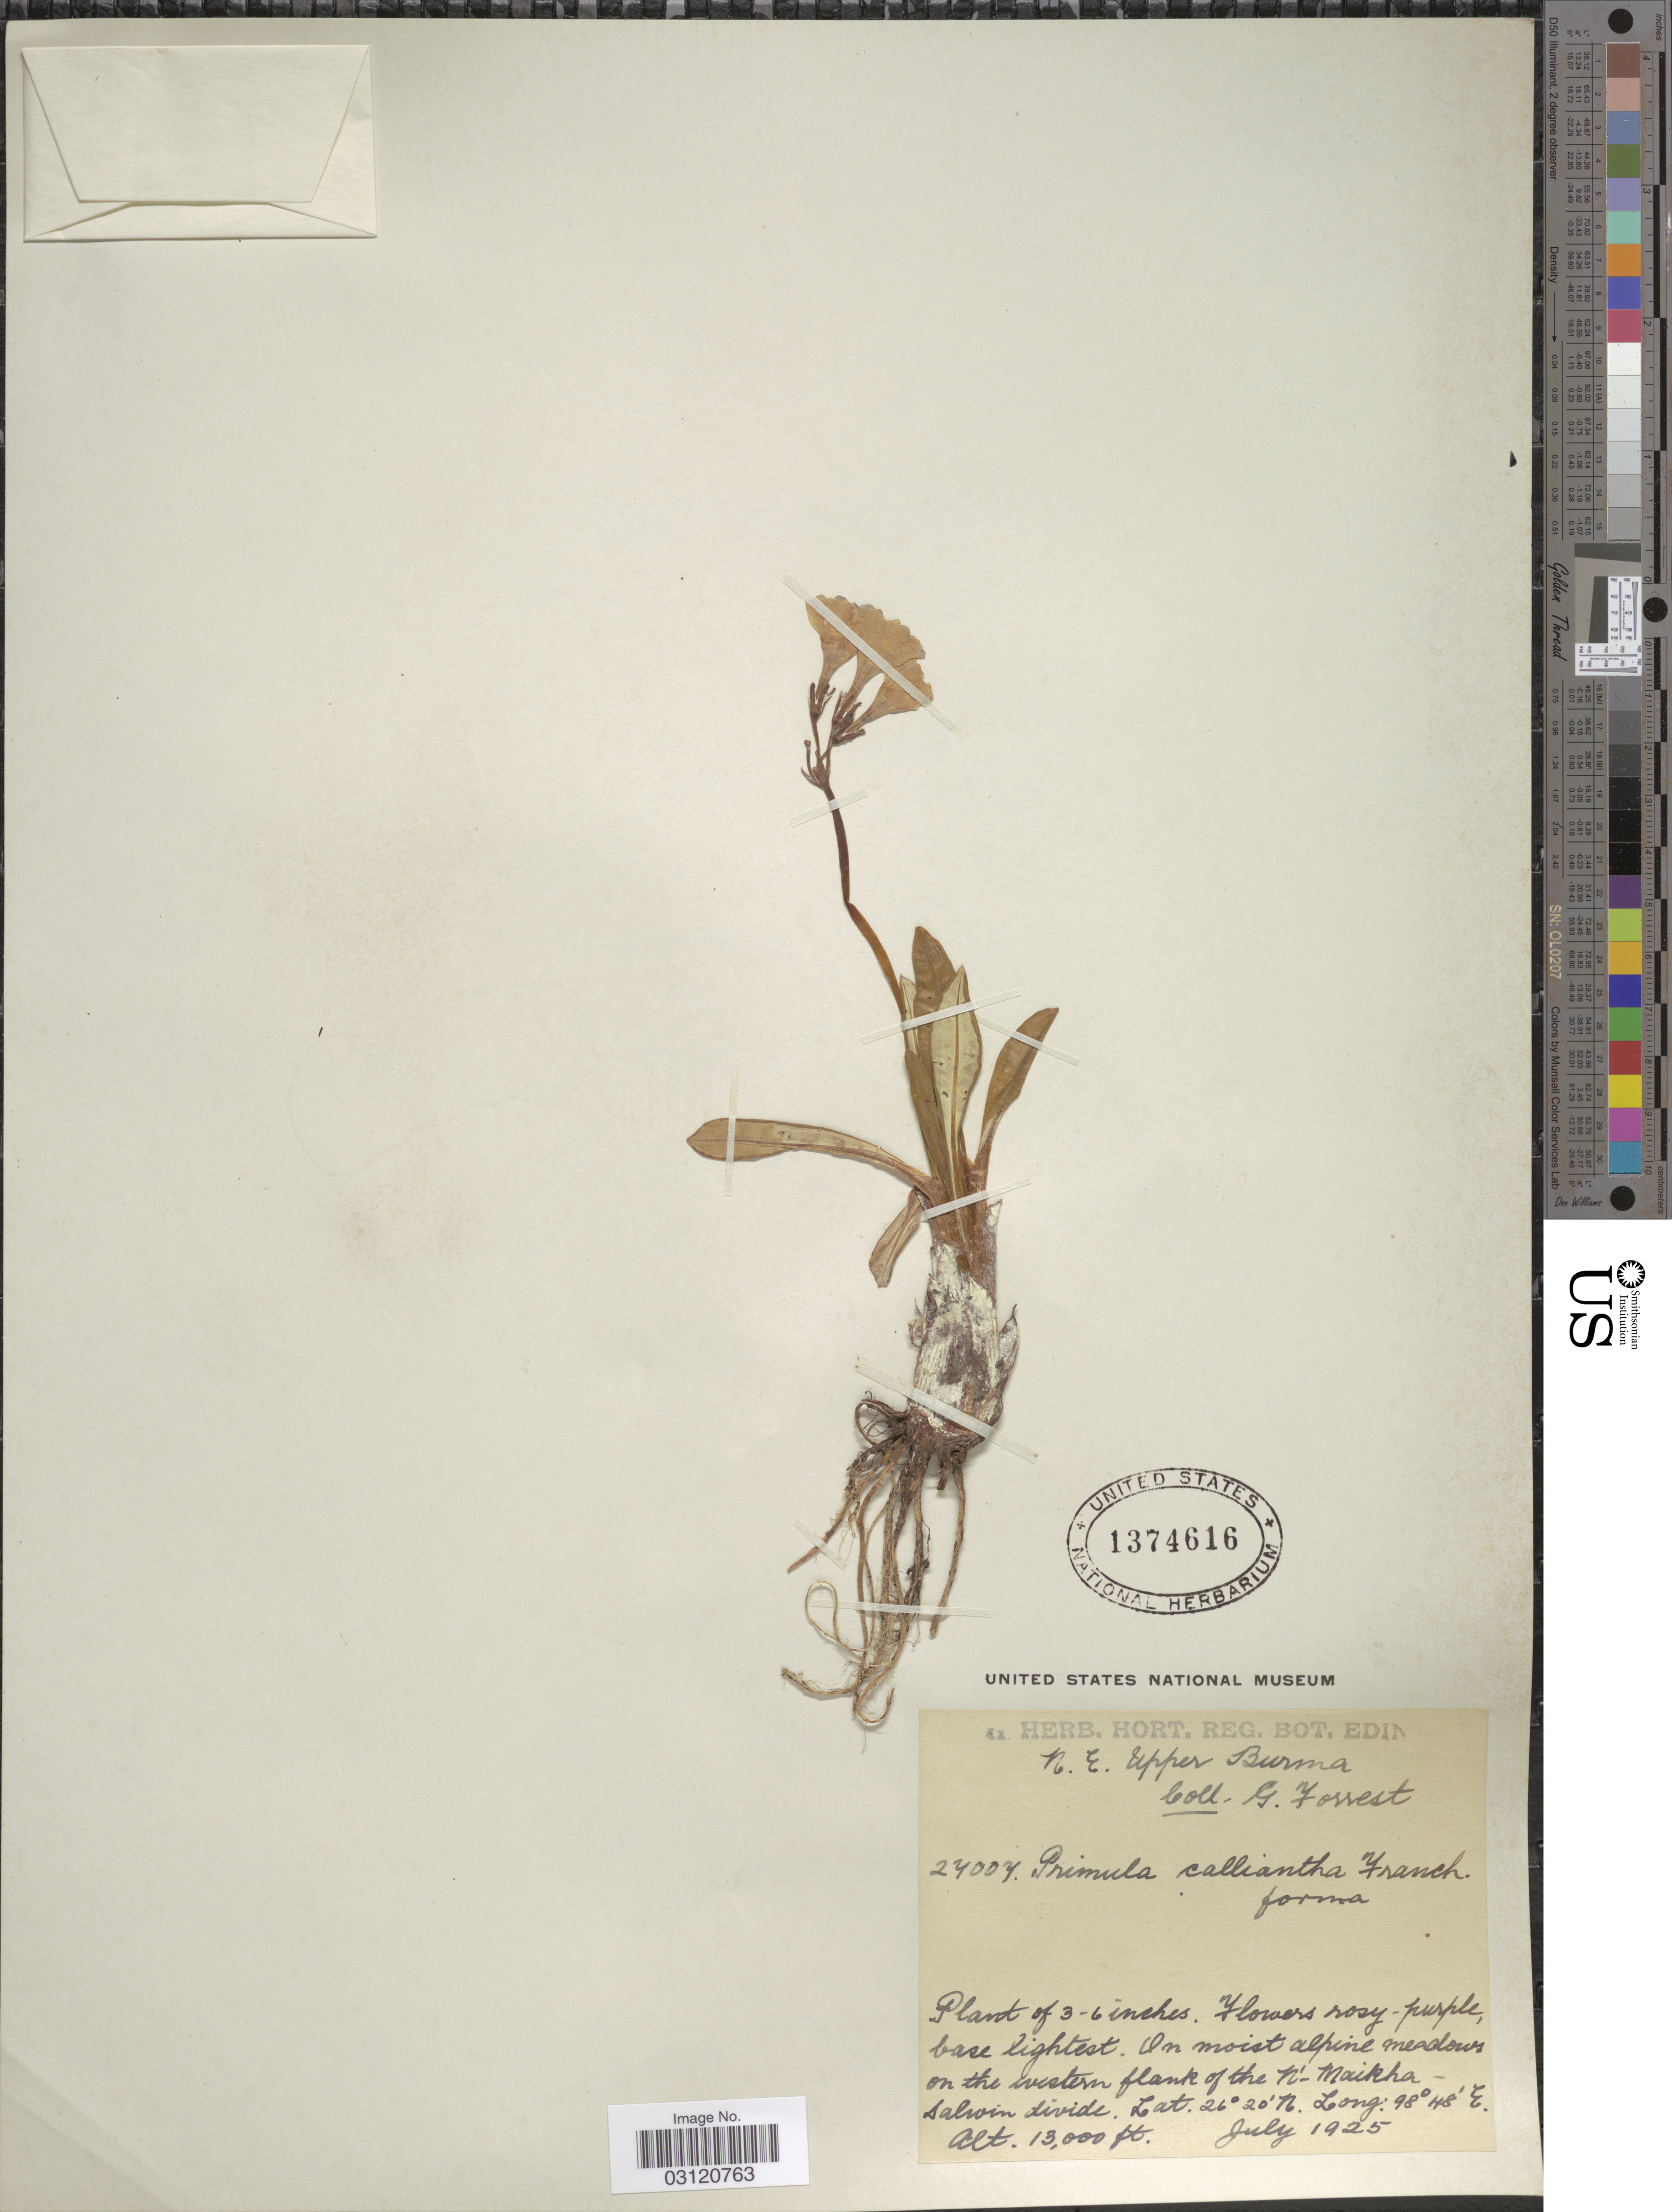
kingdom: Plantae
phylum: Tracheophyta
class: Magnoliopsida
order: Ericales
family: Primulaceae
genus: Primula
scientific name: Primula calliantha subsp. bryophila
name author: (Balf. f. & Farrer) W.W. Sm. & Forrest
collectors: G. Forrest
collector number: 27007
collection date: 1925-07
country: Myanmar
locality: N.E. Upper Burma. On moist alpine meadows on the western flank of the N'- Maikha - Salwin divide.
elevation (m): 3962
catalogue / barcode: US 1374616